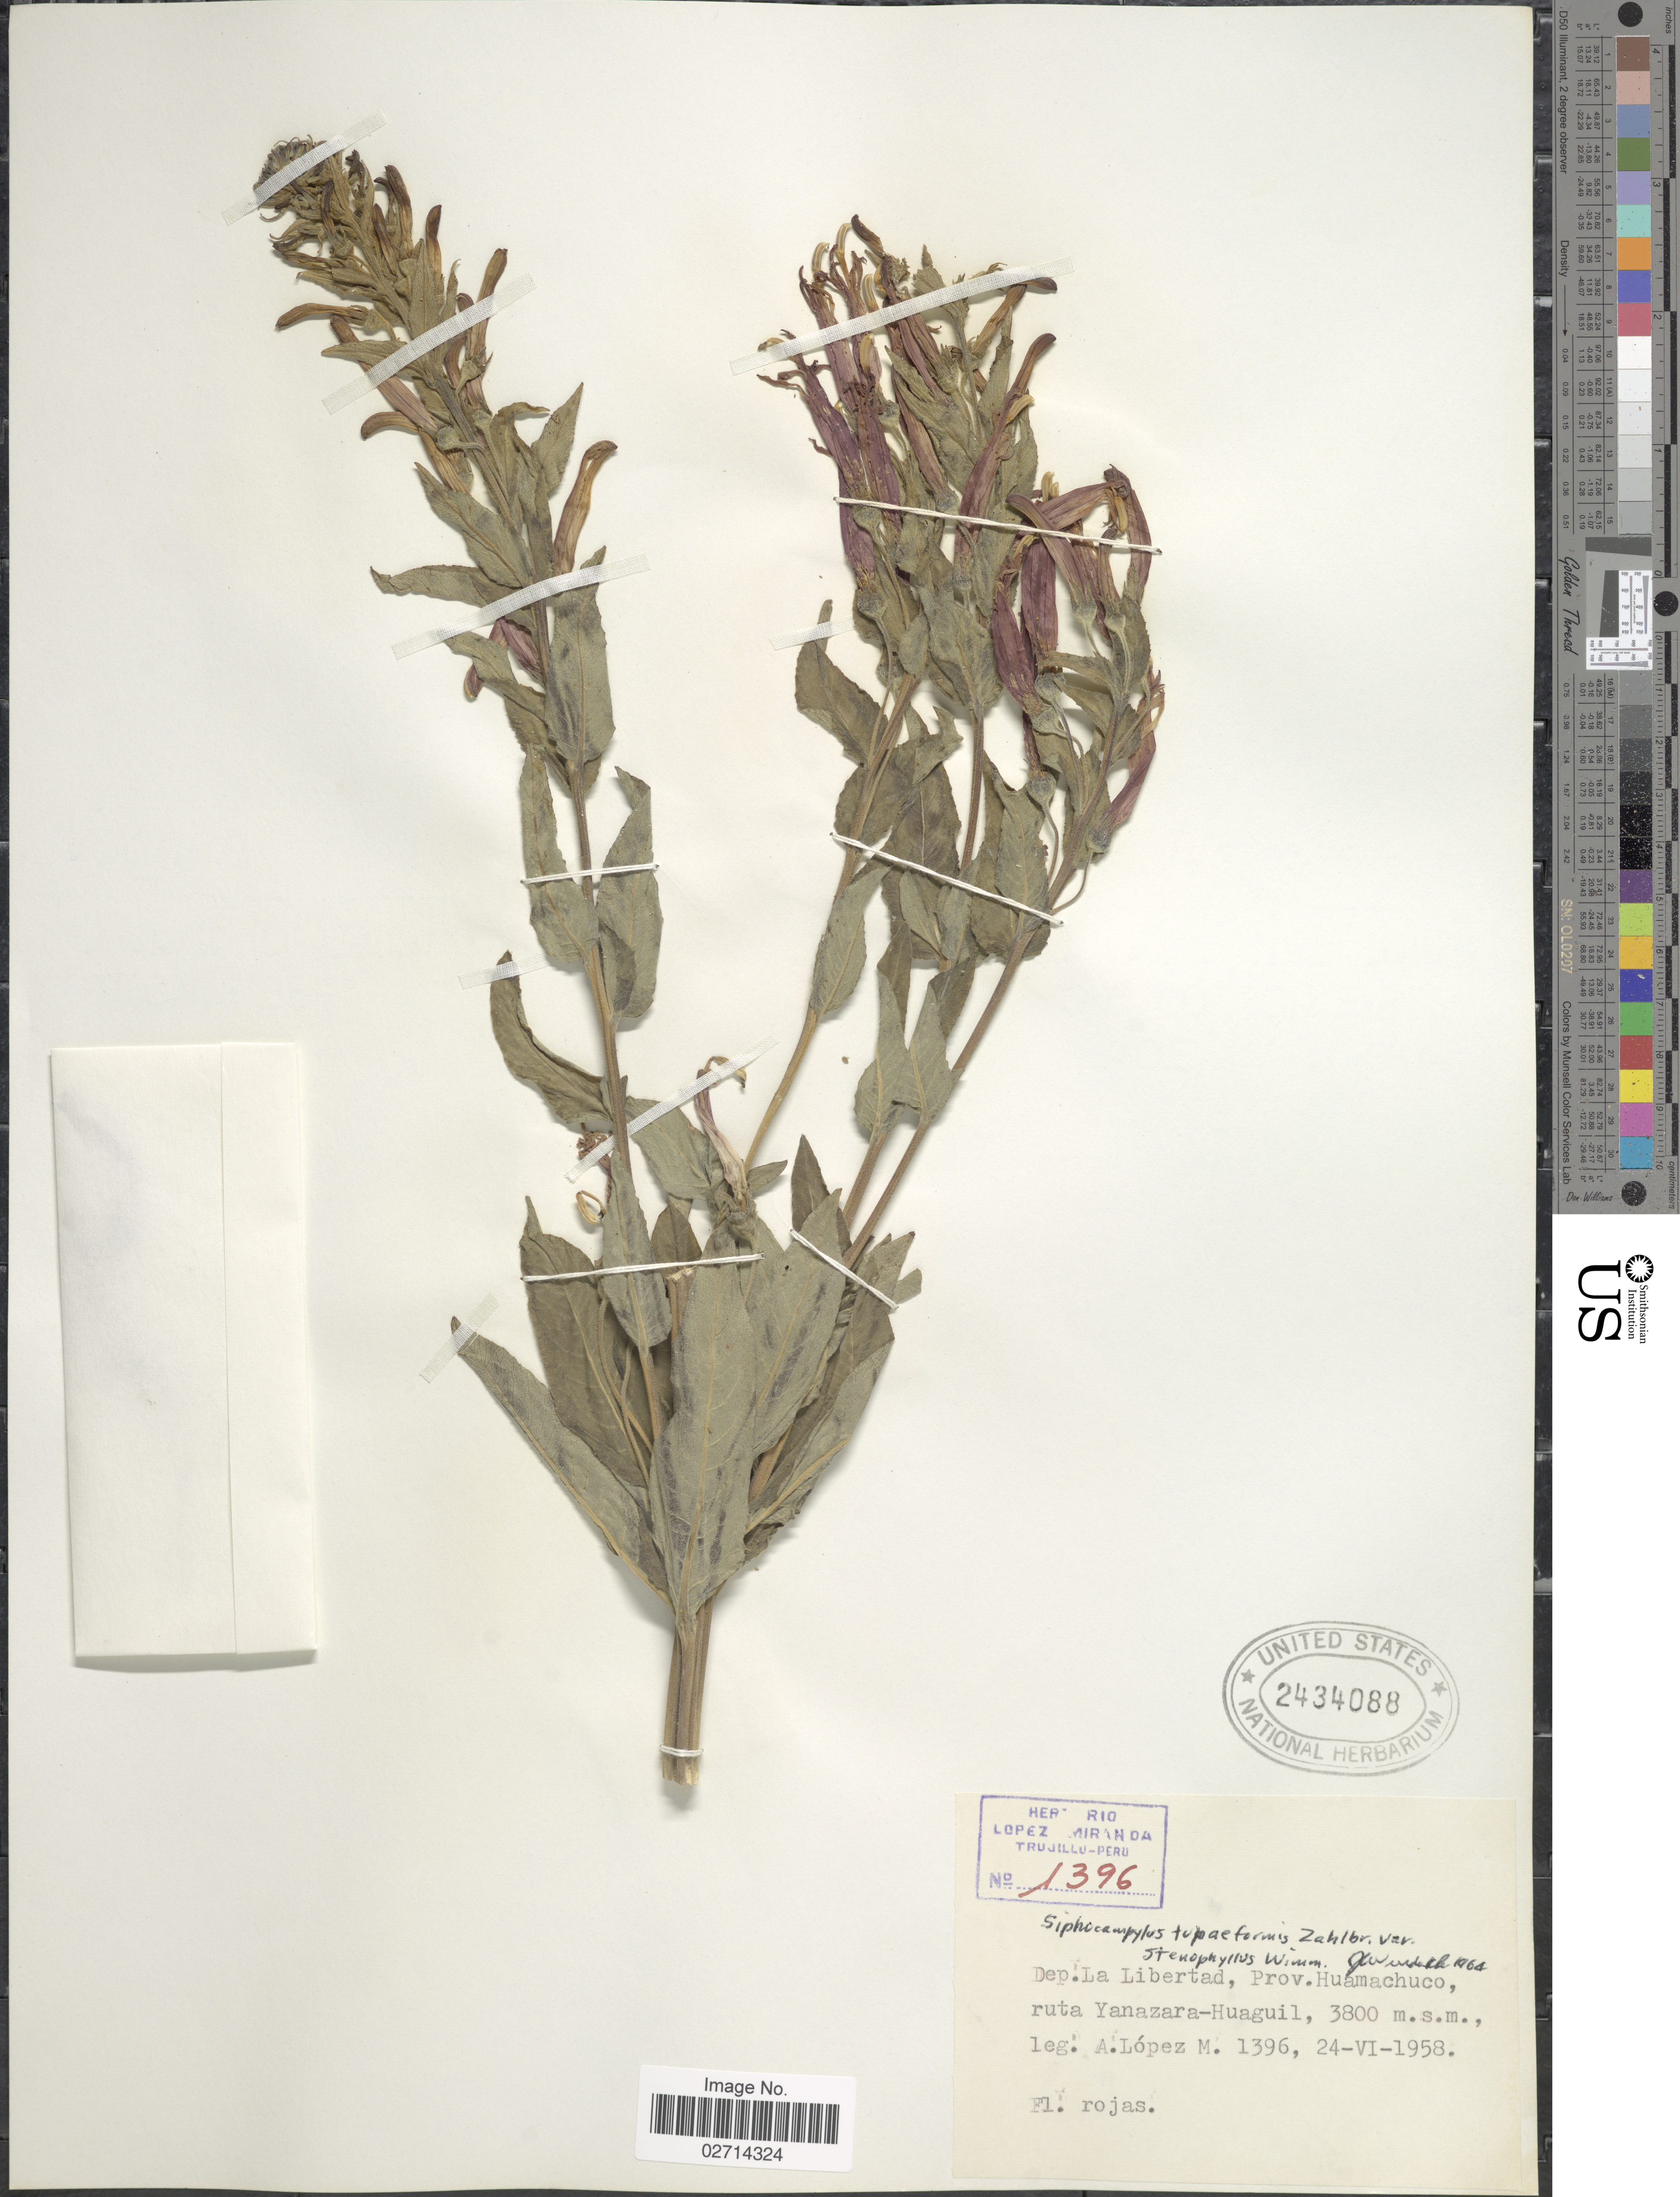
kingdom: Plantae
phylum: Tracheophyta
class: Magnoliopsida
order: Asterales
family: Campanulaceae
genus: Siphocampylus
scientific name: Siphocampylus tupaeformis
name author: Zahlbr.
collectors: A. López M.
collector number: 1396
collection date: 1958-06-24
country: Peru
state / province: La Libertad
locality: Prov. Huamachuco, ruta Yanazara-Huaguil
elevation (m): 3800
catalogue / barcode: US 2434088